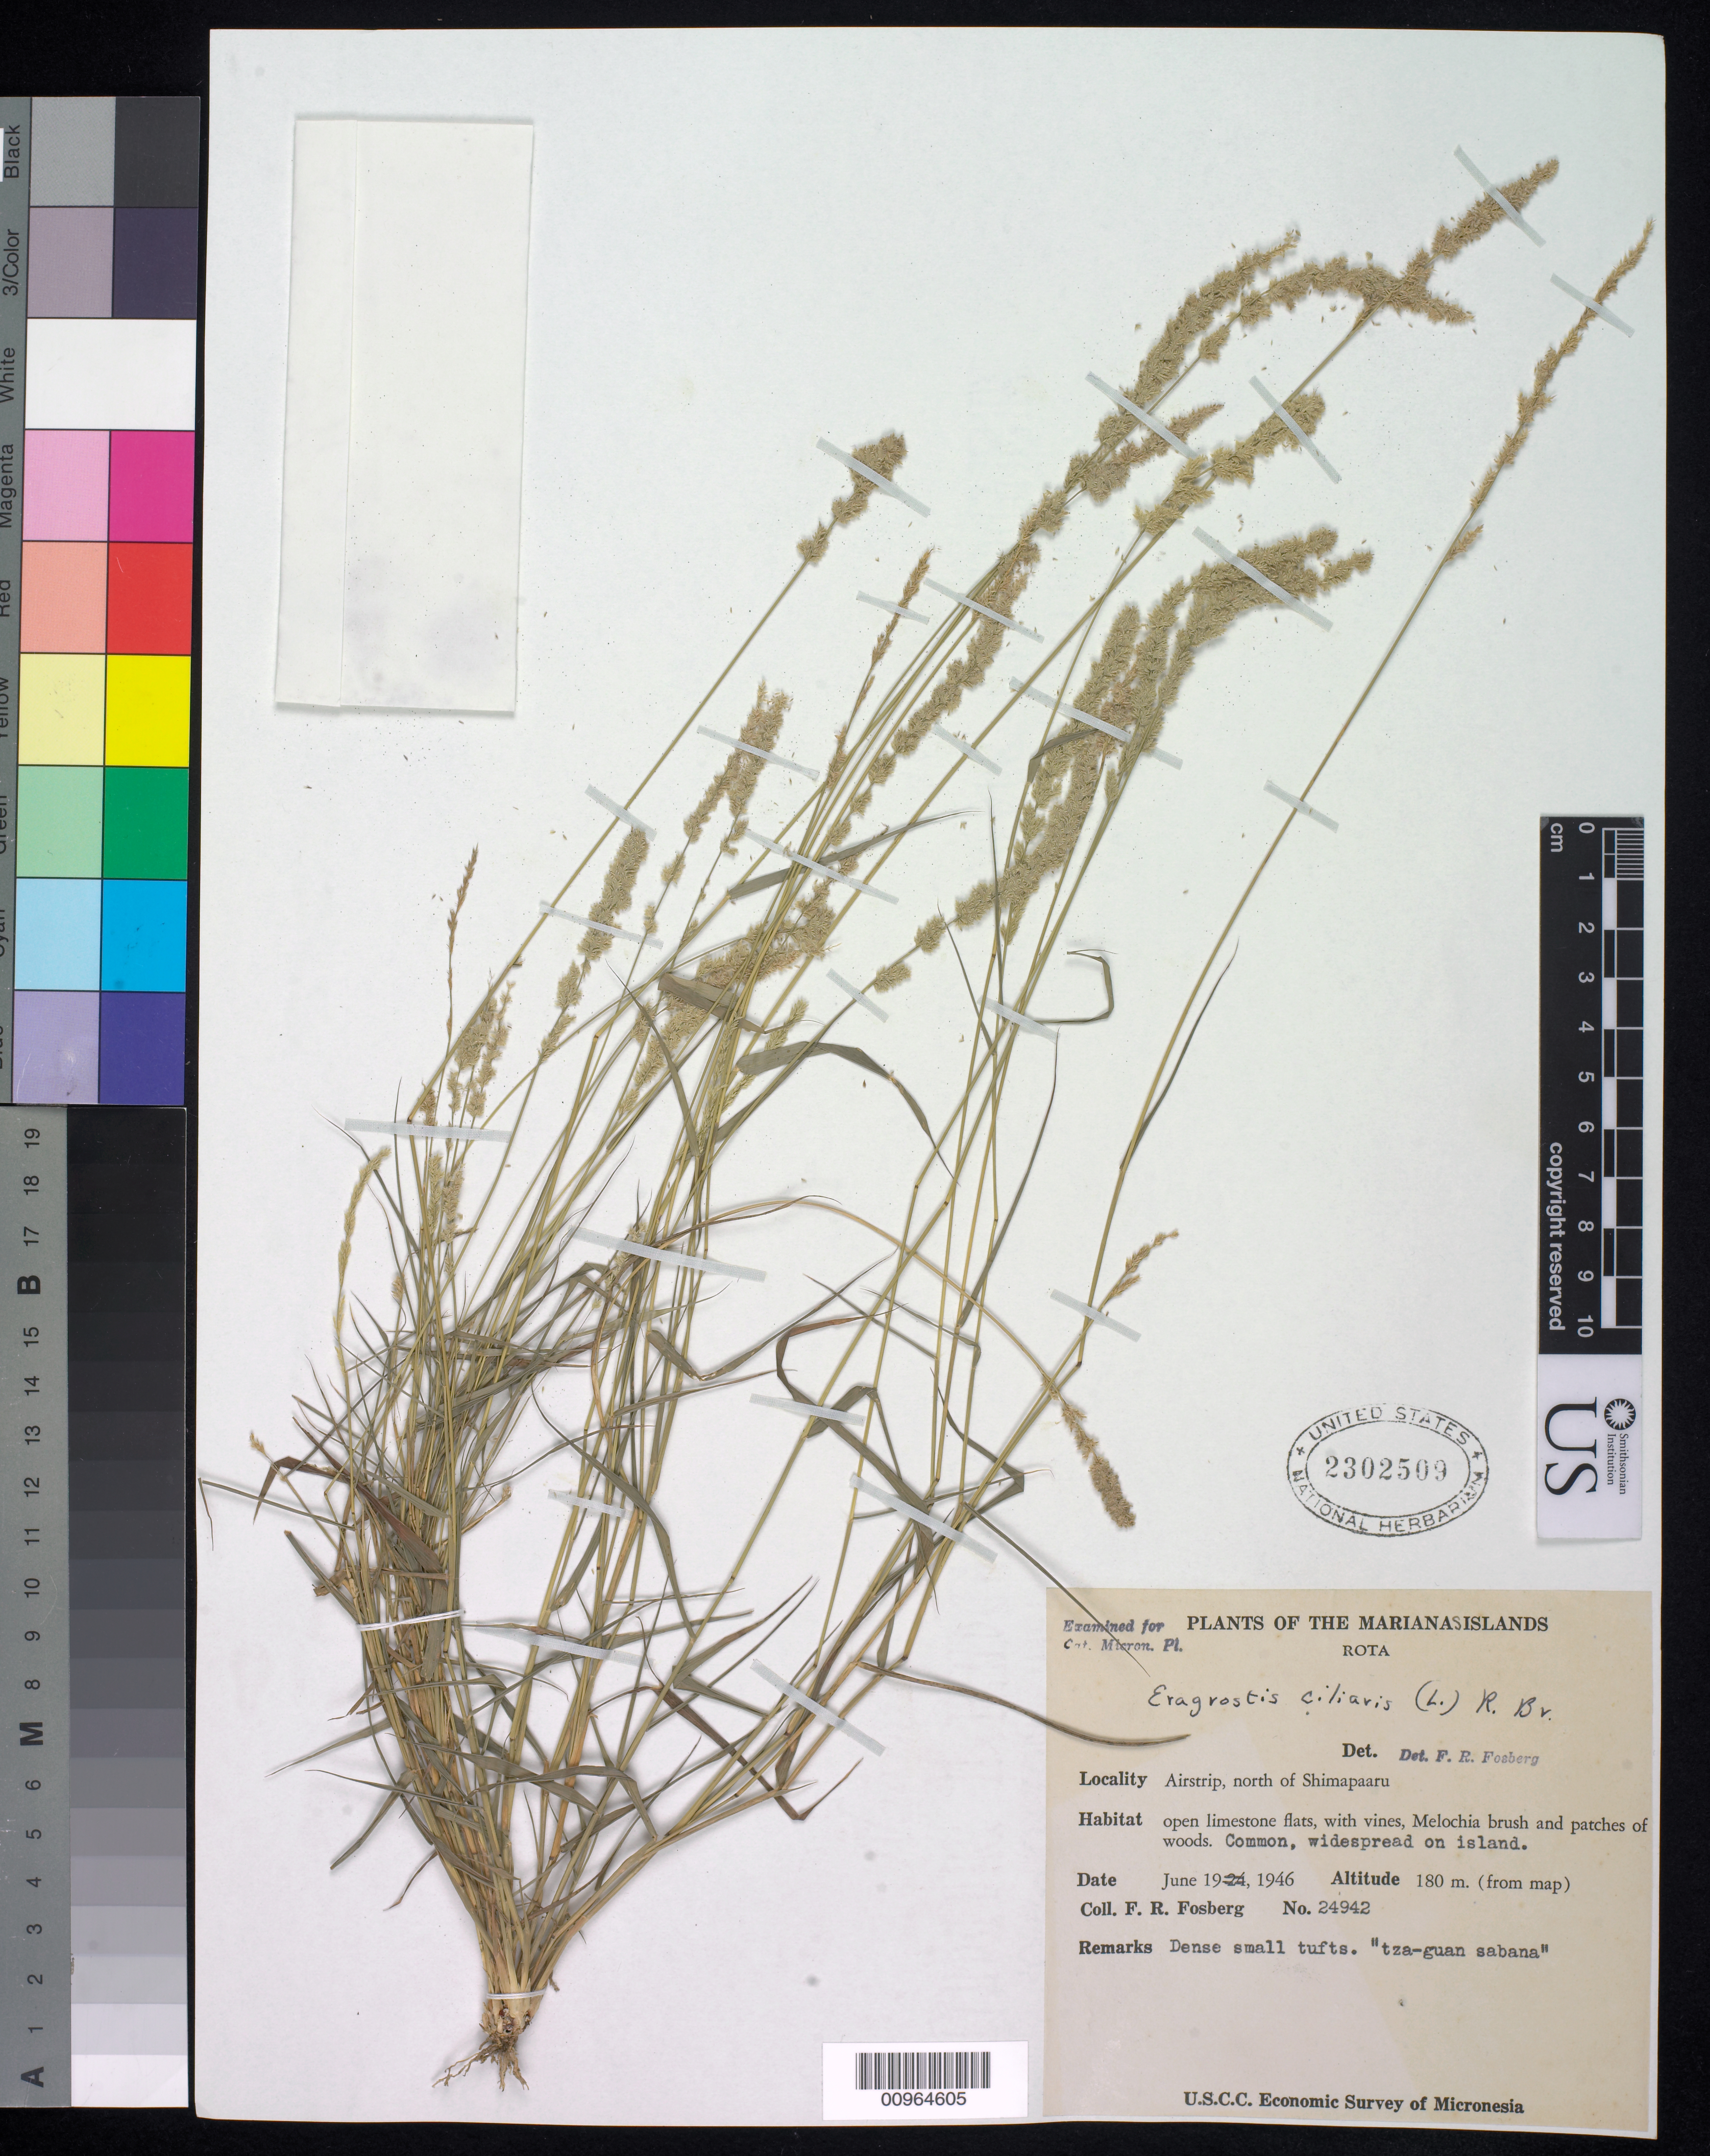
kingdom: Plantae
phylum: Tracheophyta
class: Liliopsida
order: Poales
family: Poaceae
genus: Eragrostis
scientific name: Eragrostis ciliaris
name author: (L.) R. Br.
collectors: F. R. Fosberg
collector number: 24942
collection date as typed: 19 Jun 1946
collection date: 1946-06-19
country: Northern Mariana Islands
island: Rota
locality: Airstrip, north of Shimapaaru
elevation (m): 180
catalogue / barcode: US 2302509